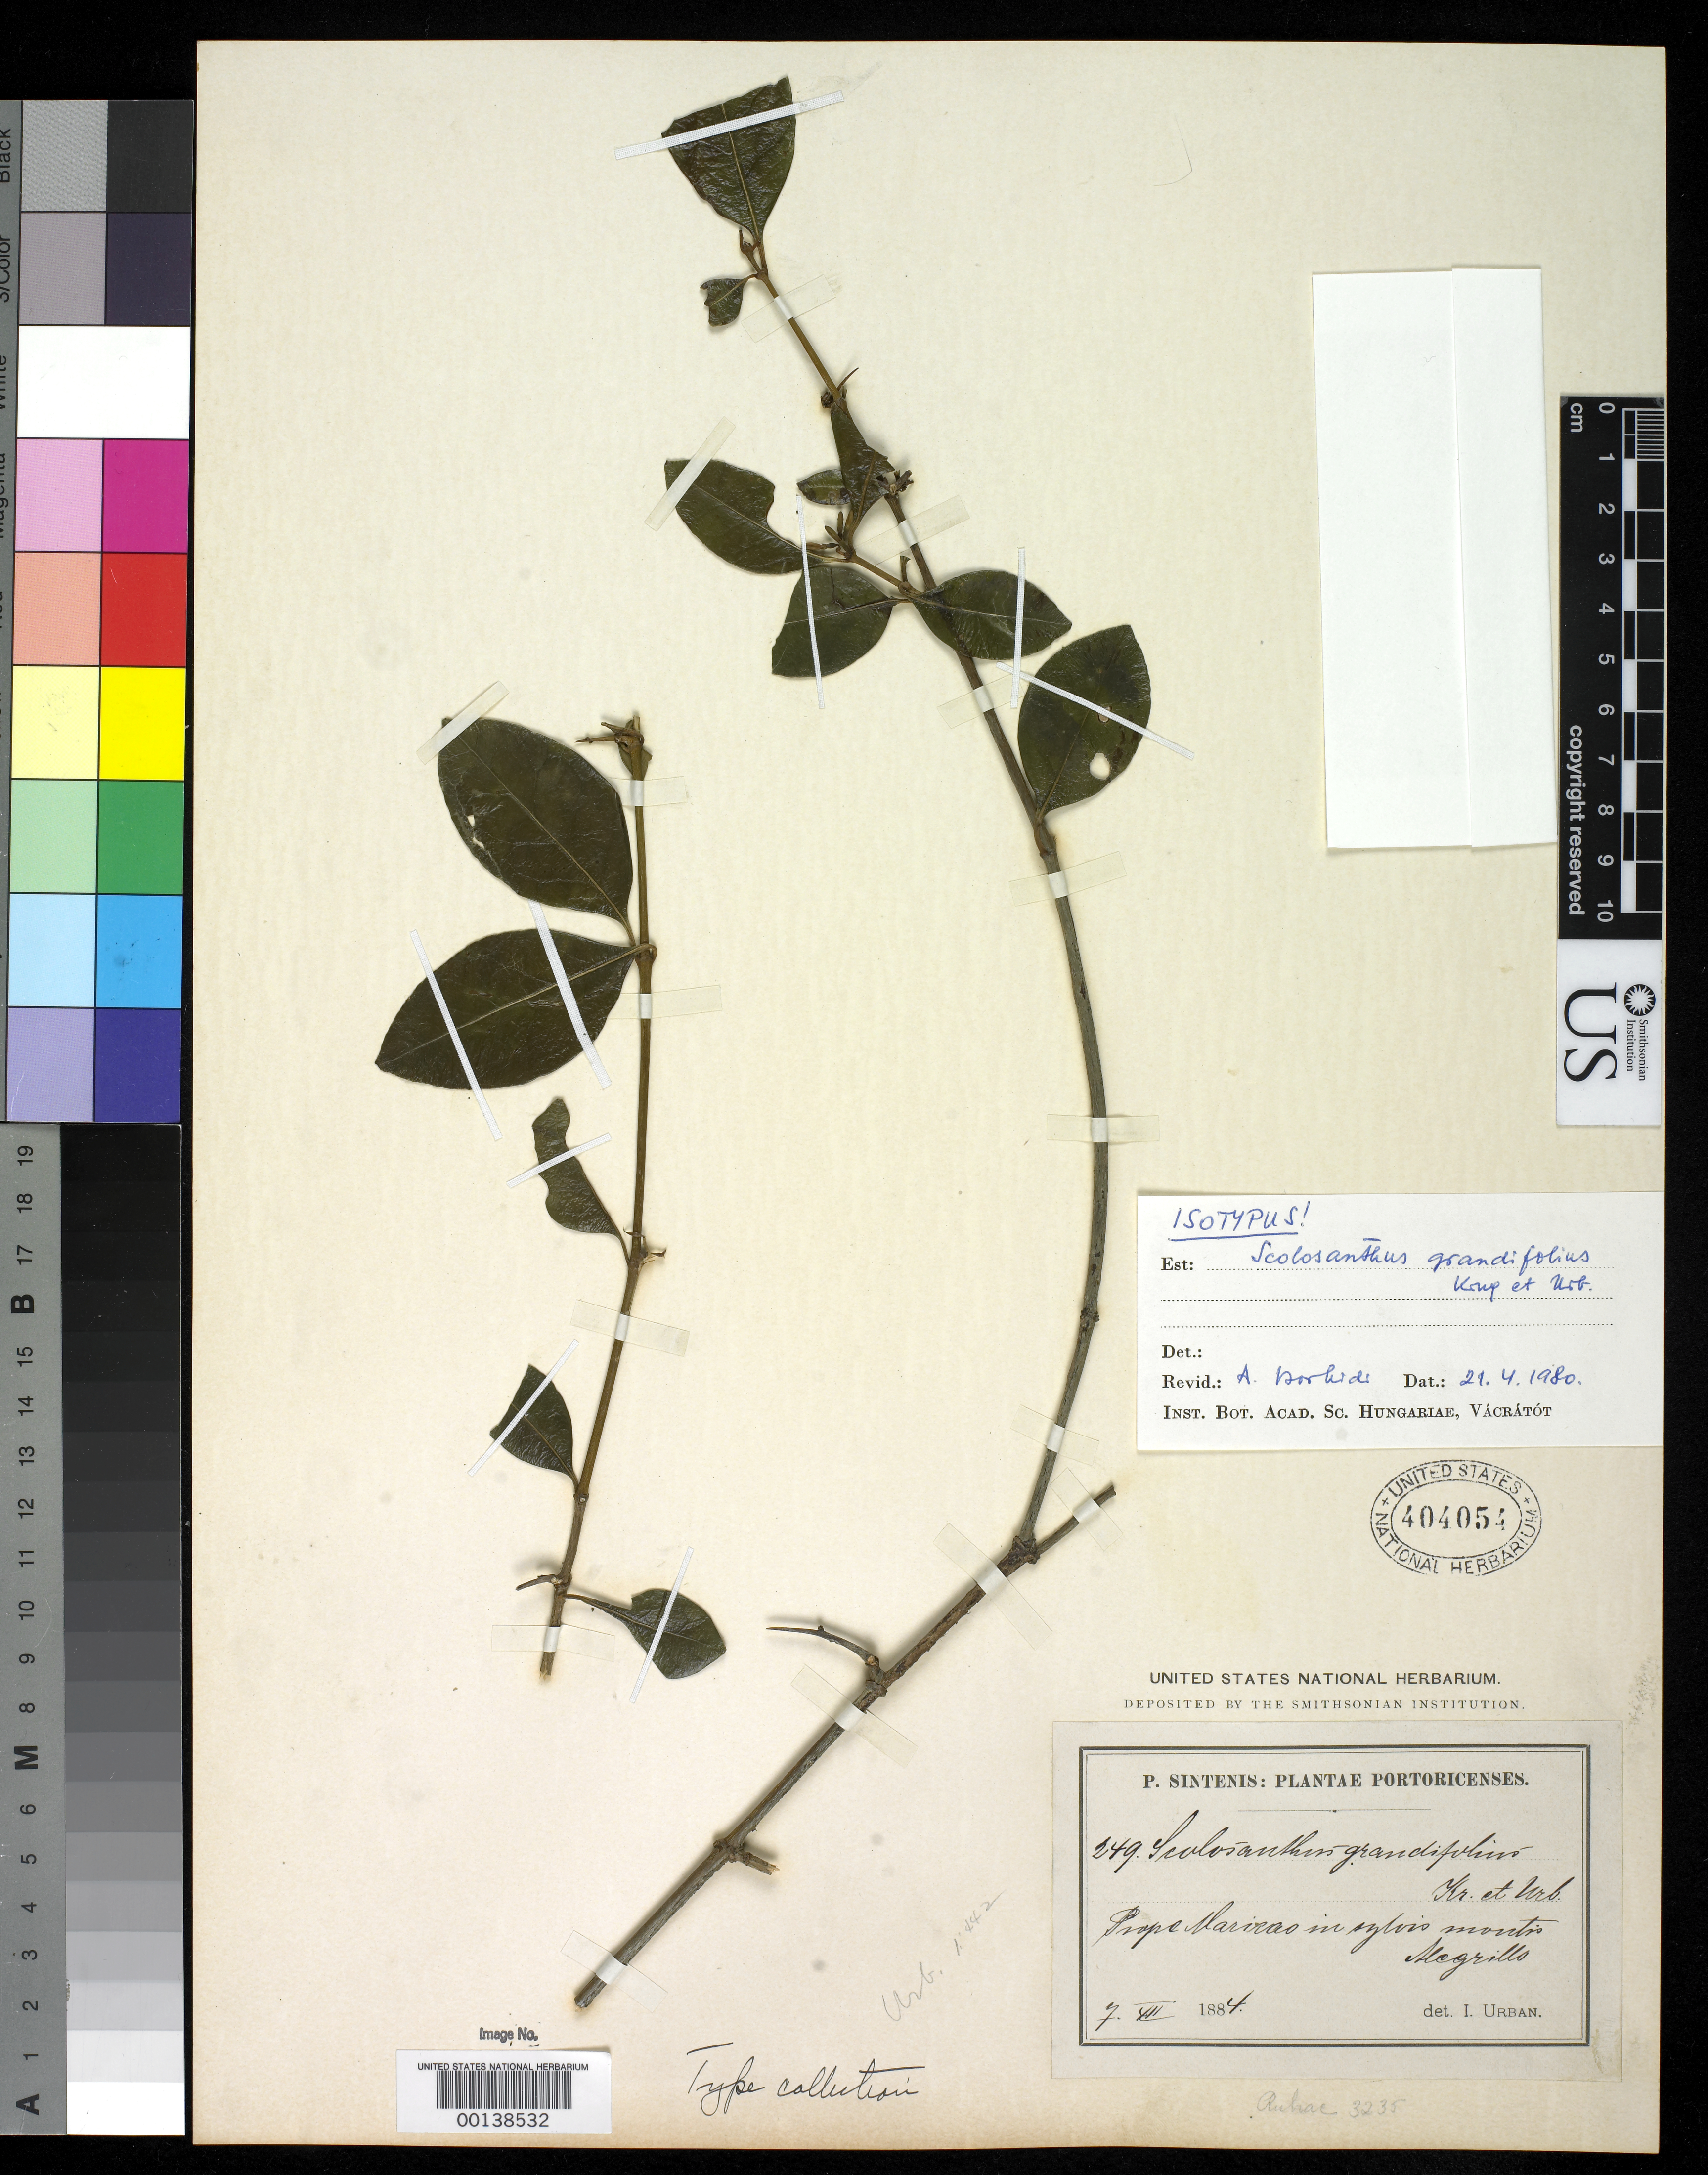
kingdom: Plantae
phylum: Tracheophyta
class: Magnoliopsida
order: Gentianales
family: Rubiaceae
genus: Scolosanthus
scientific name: Scolosanthus grandifolius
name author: Krug & Urb.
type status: Isotype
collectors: P. Sintenis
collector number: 249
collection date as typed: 07 Dec 1884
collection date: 1884-12-07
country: Puerto Rico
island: Greater Antilles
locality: Near Maricao, Mt. Alegrillo.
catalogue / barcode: US 404054